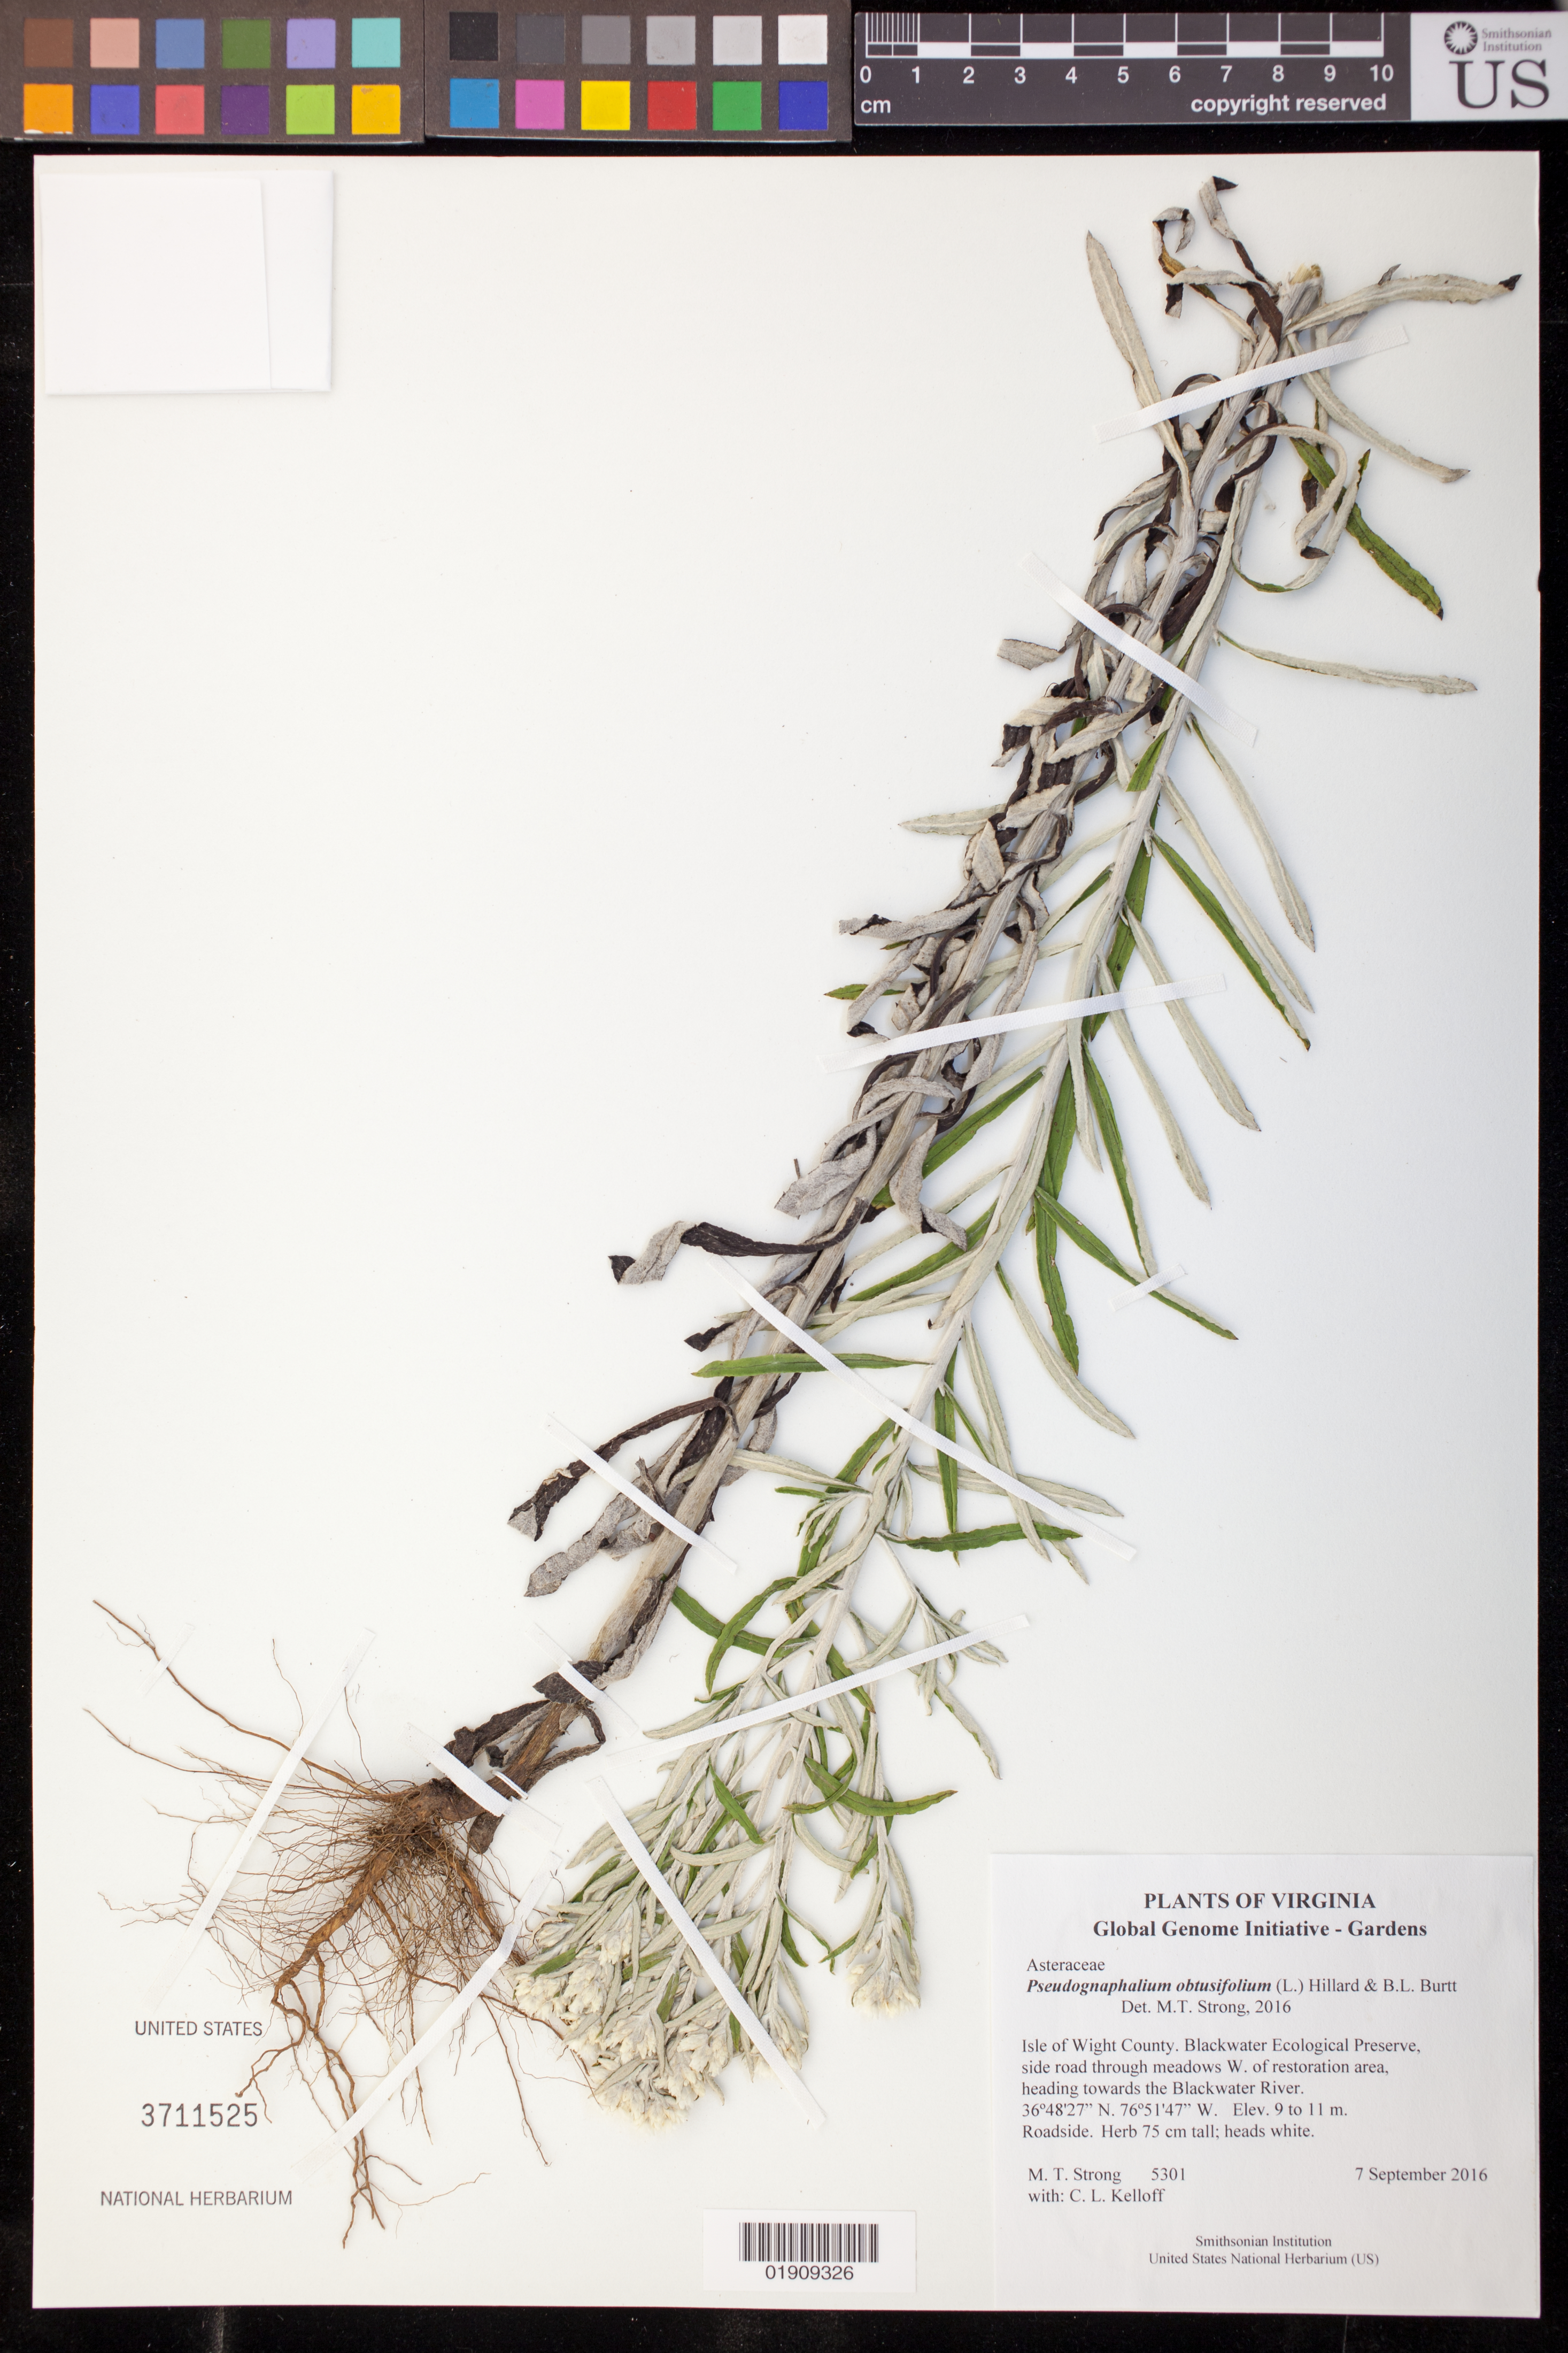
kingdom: Plantae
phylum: Tracheophyta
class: Magnoliopsida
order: Asterales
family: Asteraceae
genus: Pseudognaphalium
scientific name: Pseudognaphalium obtusifolium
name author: (L.) Hilliard & B.L. Burtt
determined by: Strong, Mark T., (BOT), Smithsonian Institution - National Museum of Natural History (UNITED STATES)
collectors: M. T. Strong & C. L. Kelloff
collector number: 5301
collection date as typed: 7 September 2016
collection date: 2016-09-07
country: United States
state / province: Virginia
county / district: Isle of Wight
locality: Blackwater Ecological Preserve, side road through meadows W of restoration area, heading towards the Blackwater River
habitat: Roadside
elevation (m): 9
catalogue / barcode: US 3711525